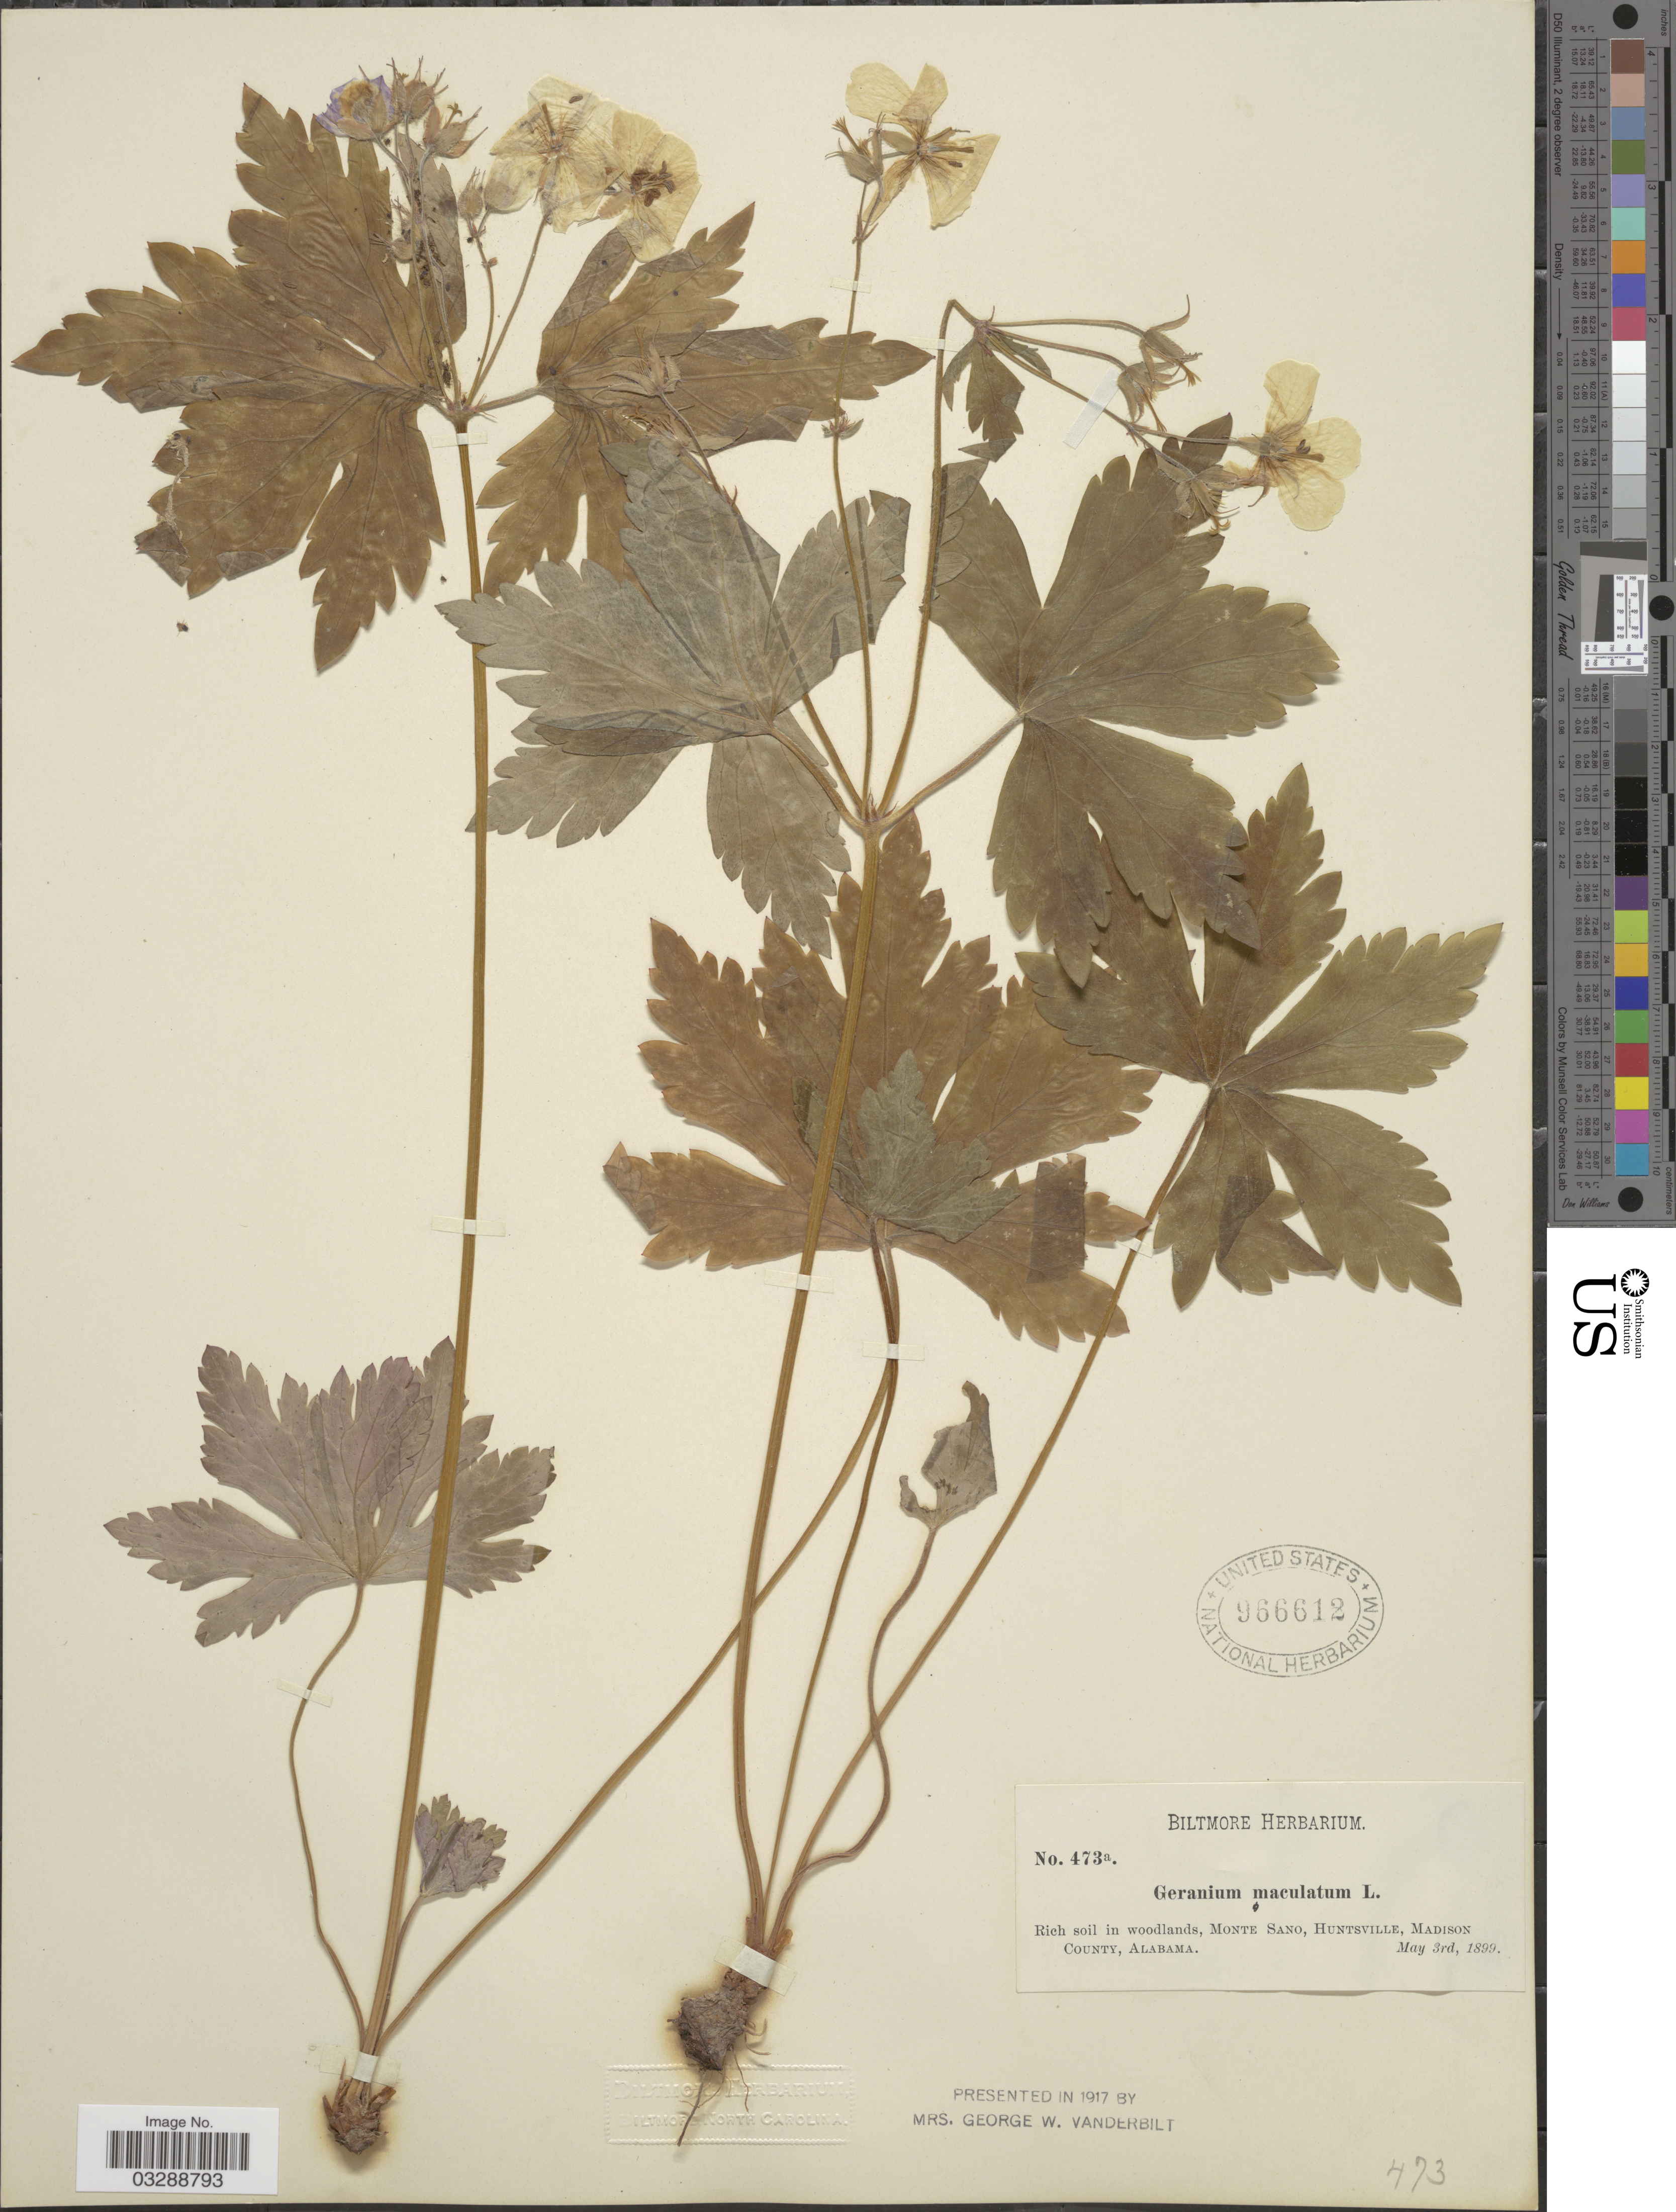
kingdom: Plantae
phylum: Tracheophyta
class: Magnoliopsida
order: Geraniales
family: Geraniaceae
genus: Geranium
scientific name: Geranium maculatum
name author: L.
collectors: ex herb. Biltmore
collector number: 473a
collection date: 1899-05-03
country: United States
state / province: Alabama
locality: Rich soil in woodlands, Monte Sano, Huntsville, Madison County.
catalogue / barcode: US 966612